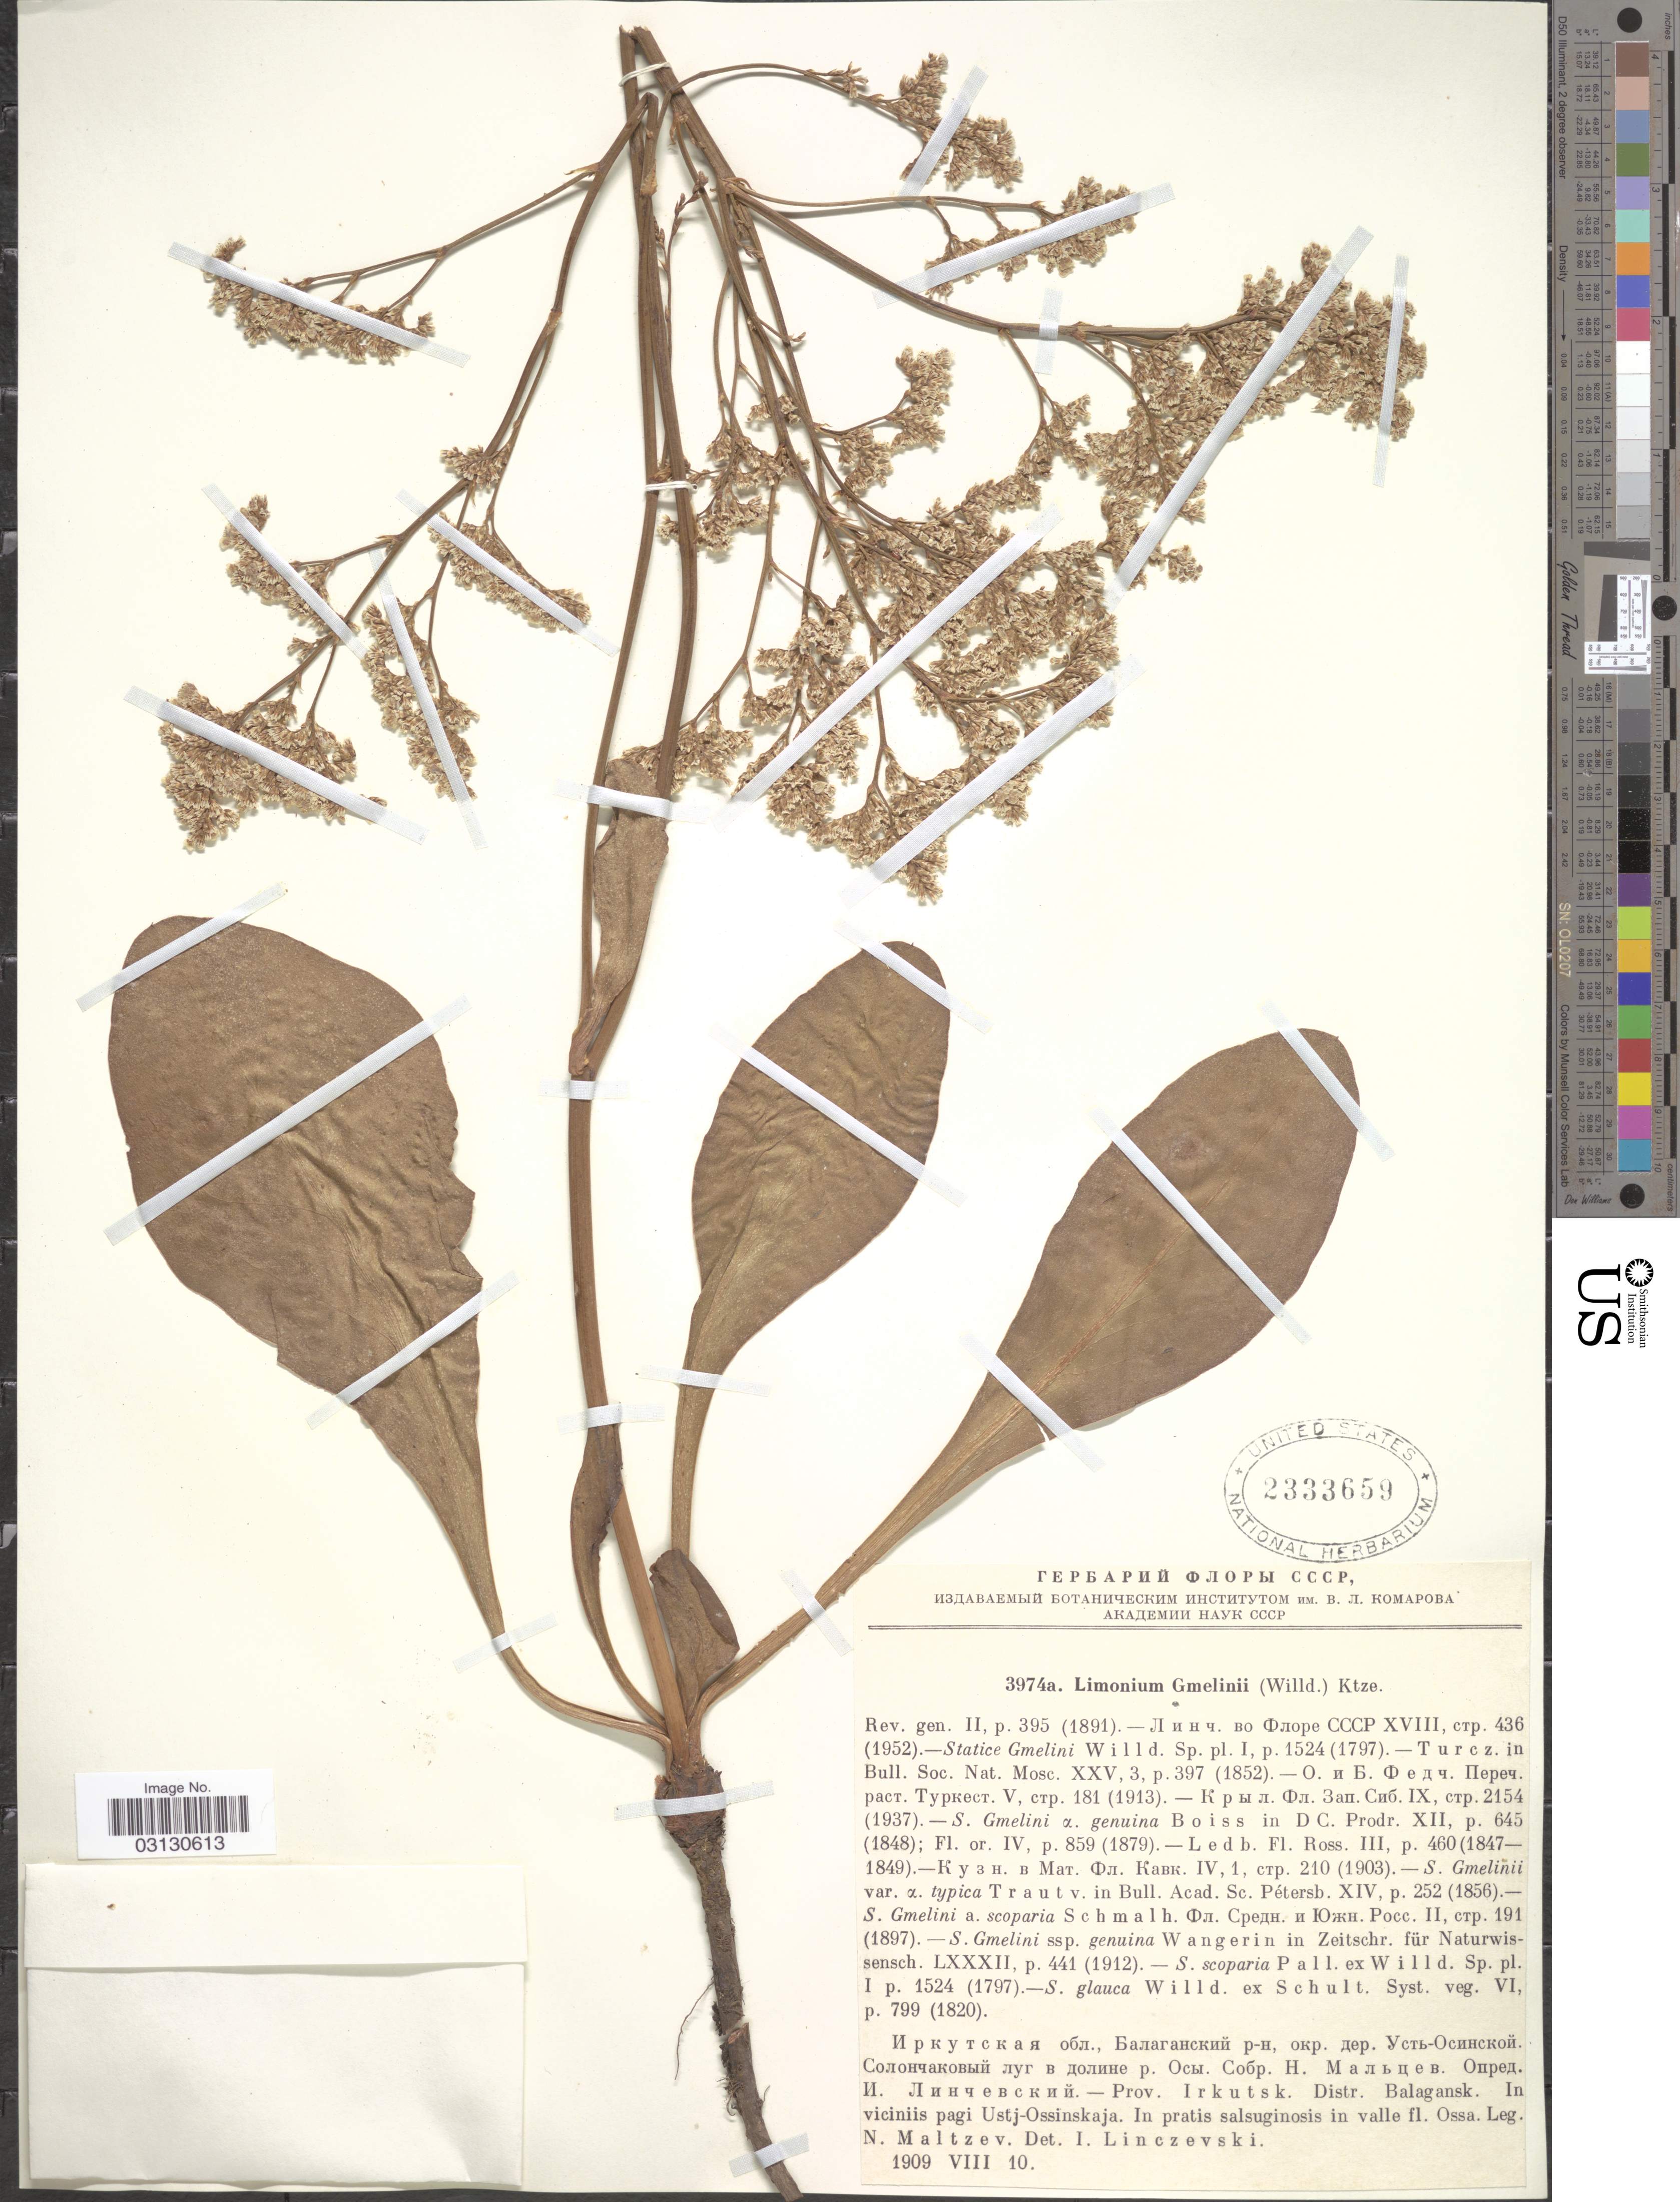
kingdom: Plantae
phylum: Tracheophyta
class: Magnoliopsida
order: Caryophyllales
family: Plumbaginaceae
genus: Limonium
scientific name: Limonium gmelinii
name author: (Willd.) Kuntze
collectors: N. Maltzev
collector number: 3974a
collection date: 1909-08-10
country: Russian Federation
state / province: Irkutsk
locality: Distr. Balagansk, In viciniis pagi Ustj-Ossinskaja, In pratis salsuginosis in valle fl. Ossa.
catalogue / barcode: US 2333659